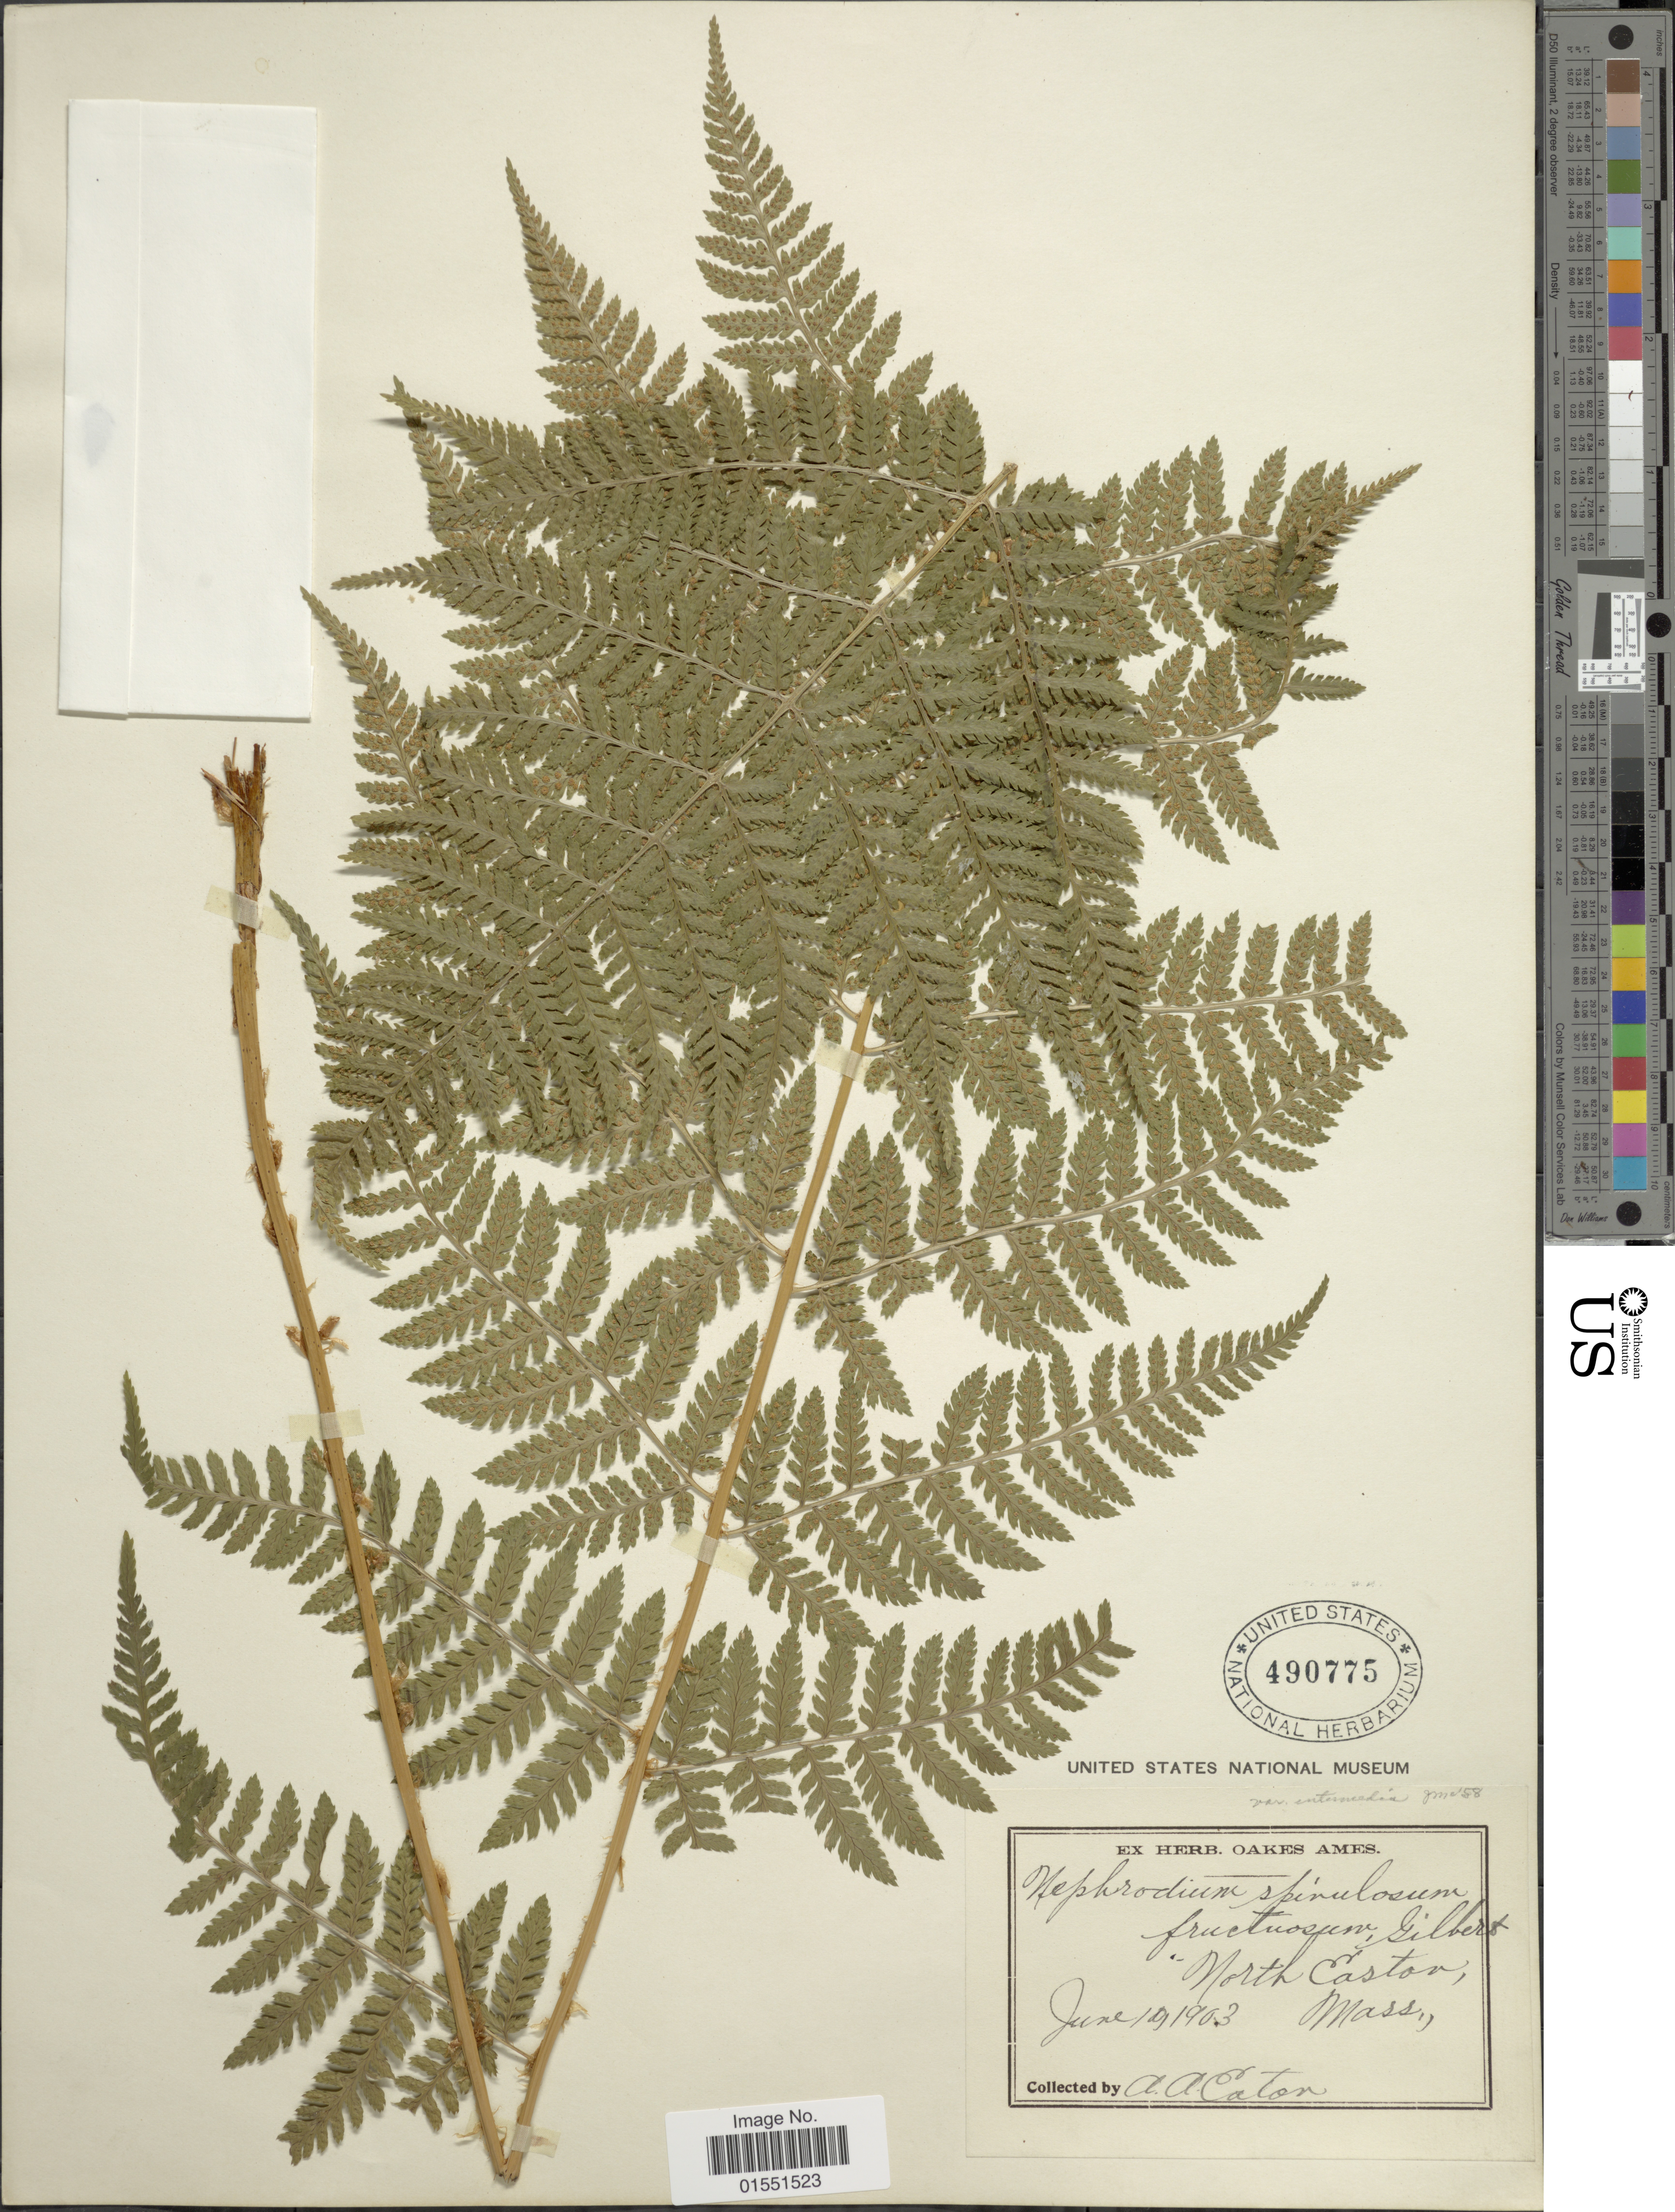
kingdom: Plantae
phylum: Tracheophyta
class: Polypodiopsida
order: Polypodiales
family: Dryopteridaceae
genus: Dryopteris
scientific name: Dryopteris intermedia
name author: (Muhl.) A. Gray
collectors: A. A. Eaton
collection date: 1903-06-19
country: United States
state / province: Massachusetts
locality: North Easton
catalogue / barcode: US 490775